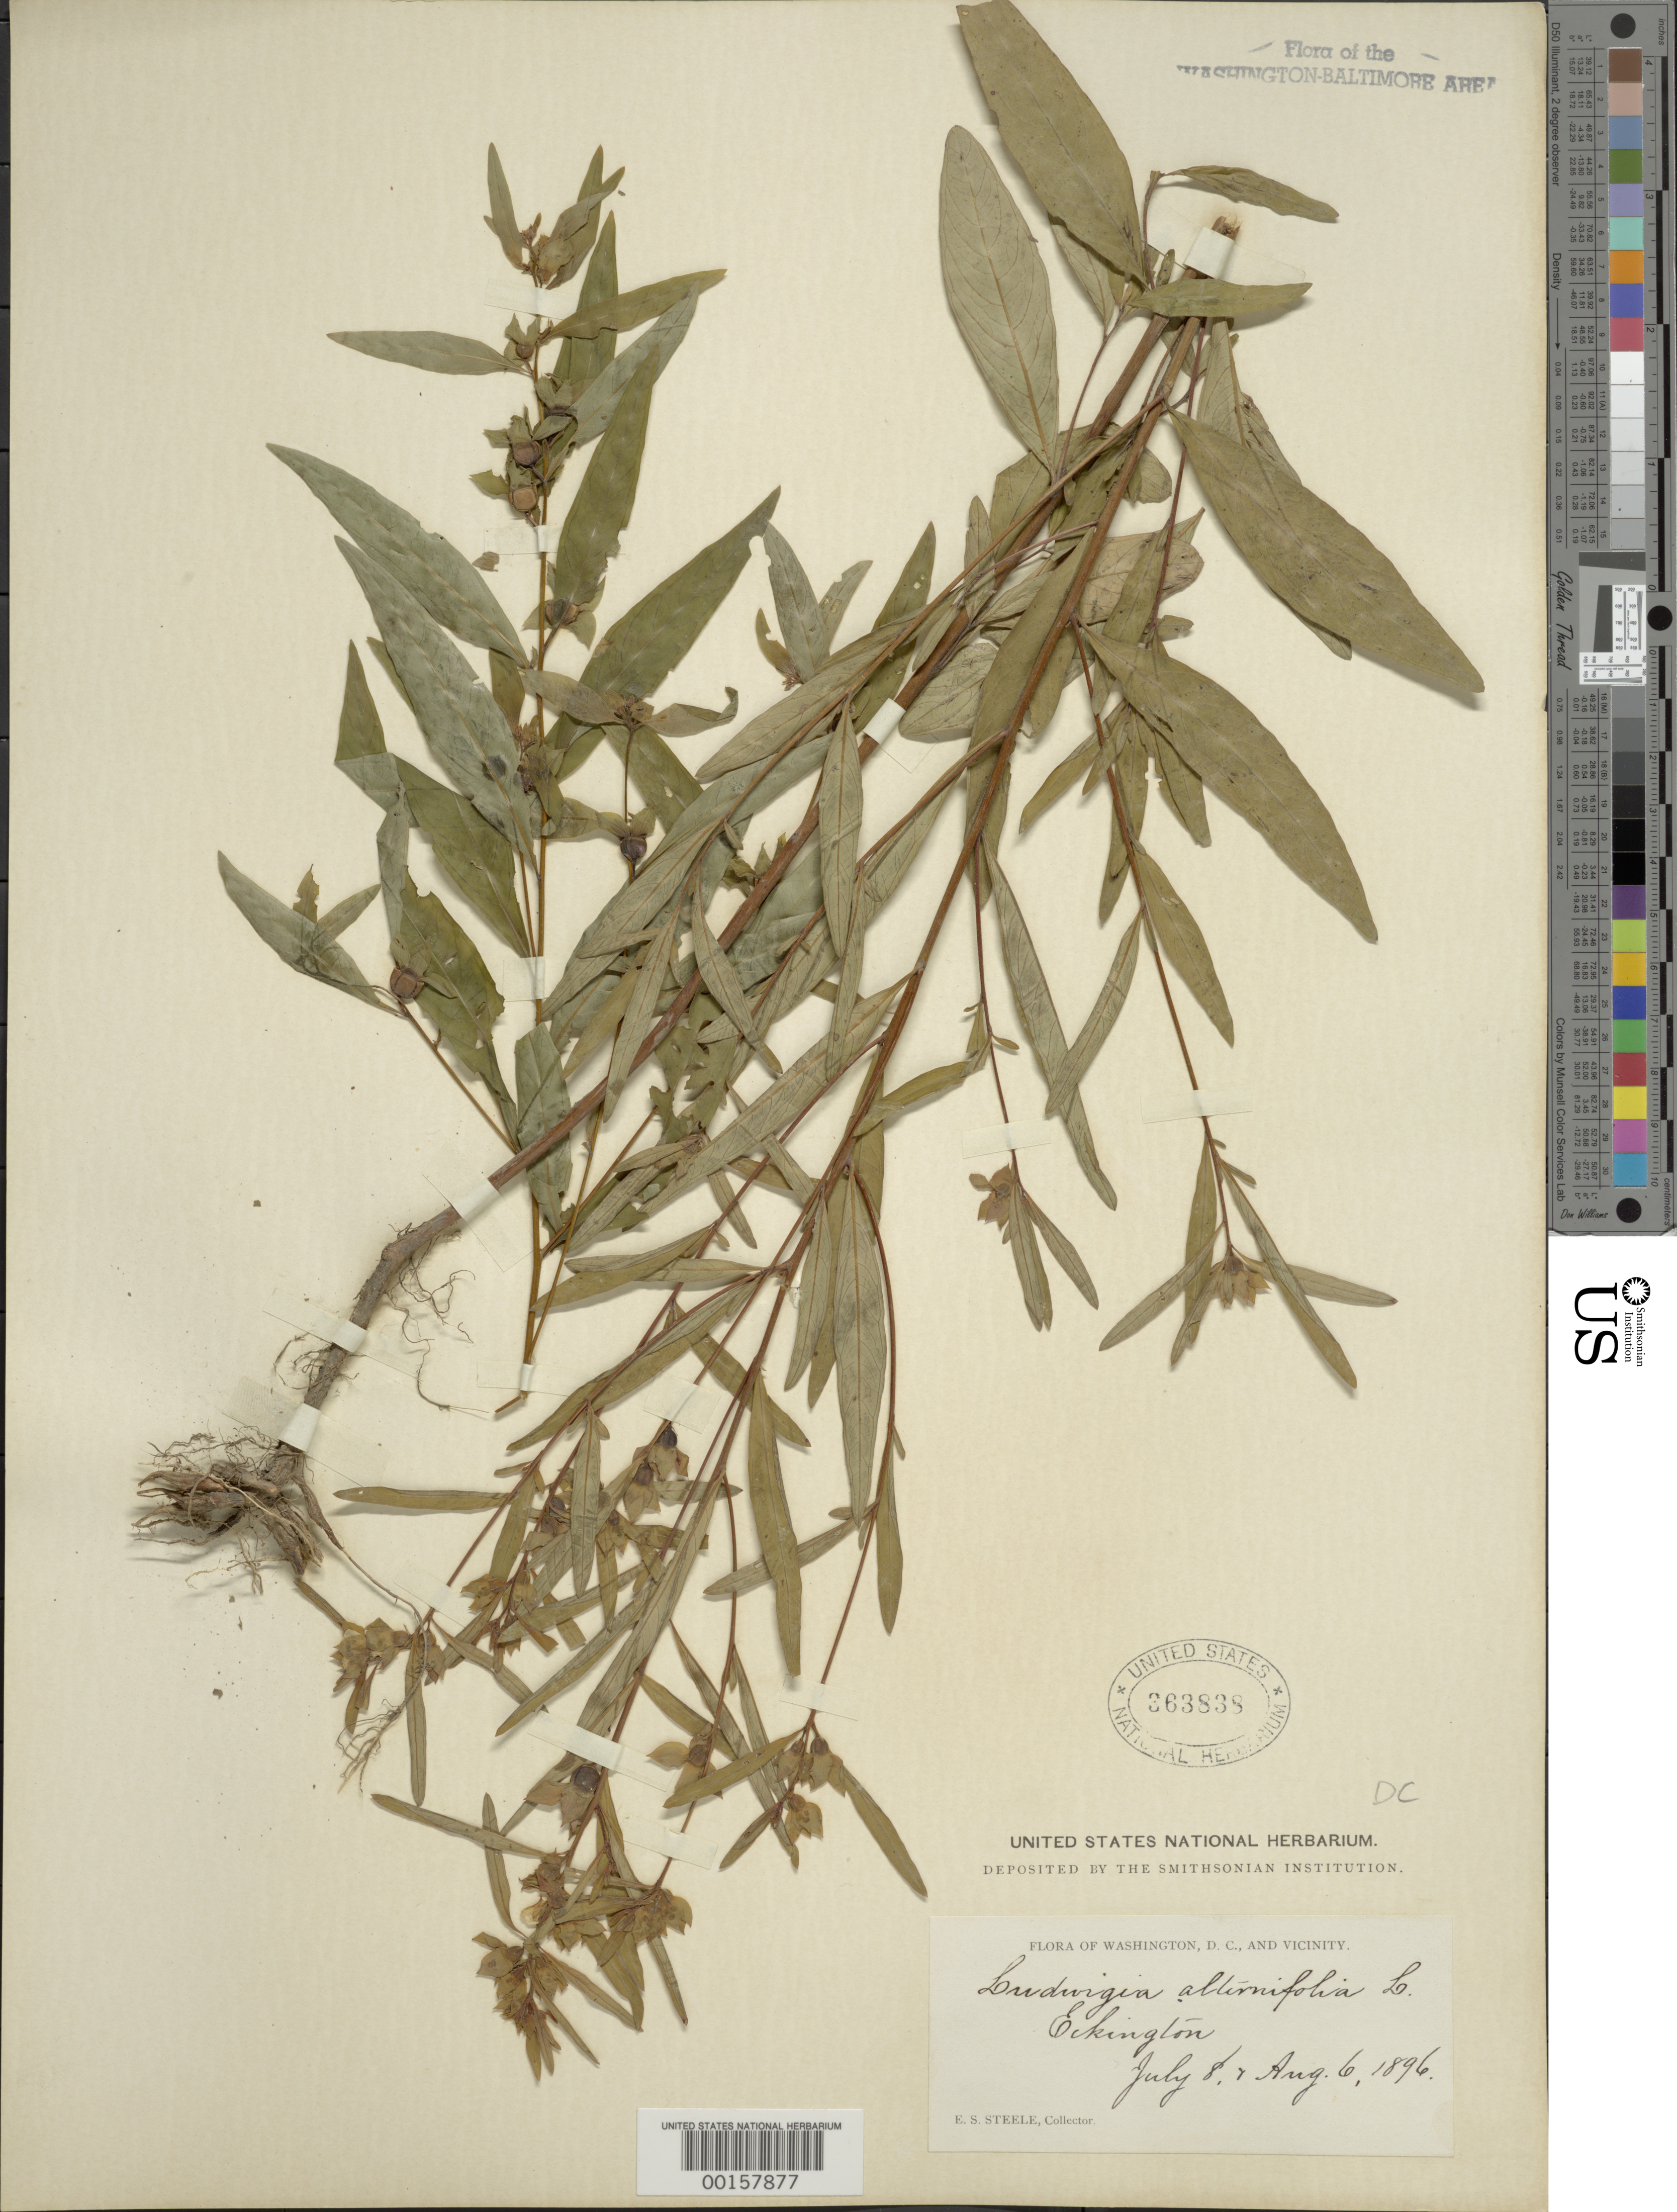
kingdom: Plantae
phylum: Tracheophyta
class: Magnoliopsida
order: Myrtales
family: Onagraceae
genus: Ludwigia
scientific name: Ludwigia alternifolia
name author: L.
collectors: E. Steele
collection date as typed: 06 Aug 1896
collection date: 1896-08-06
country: United States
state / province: District of Columbia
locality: Eckington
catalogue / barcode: US 363838